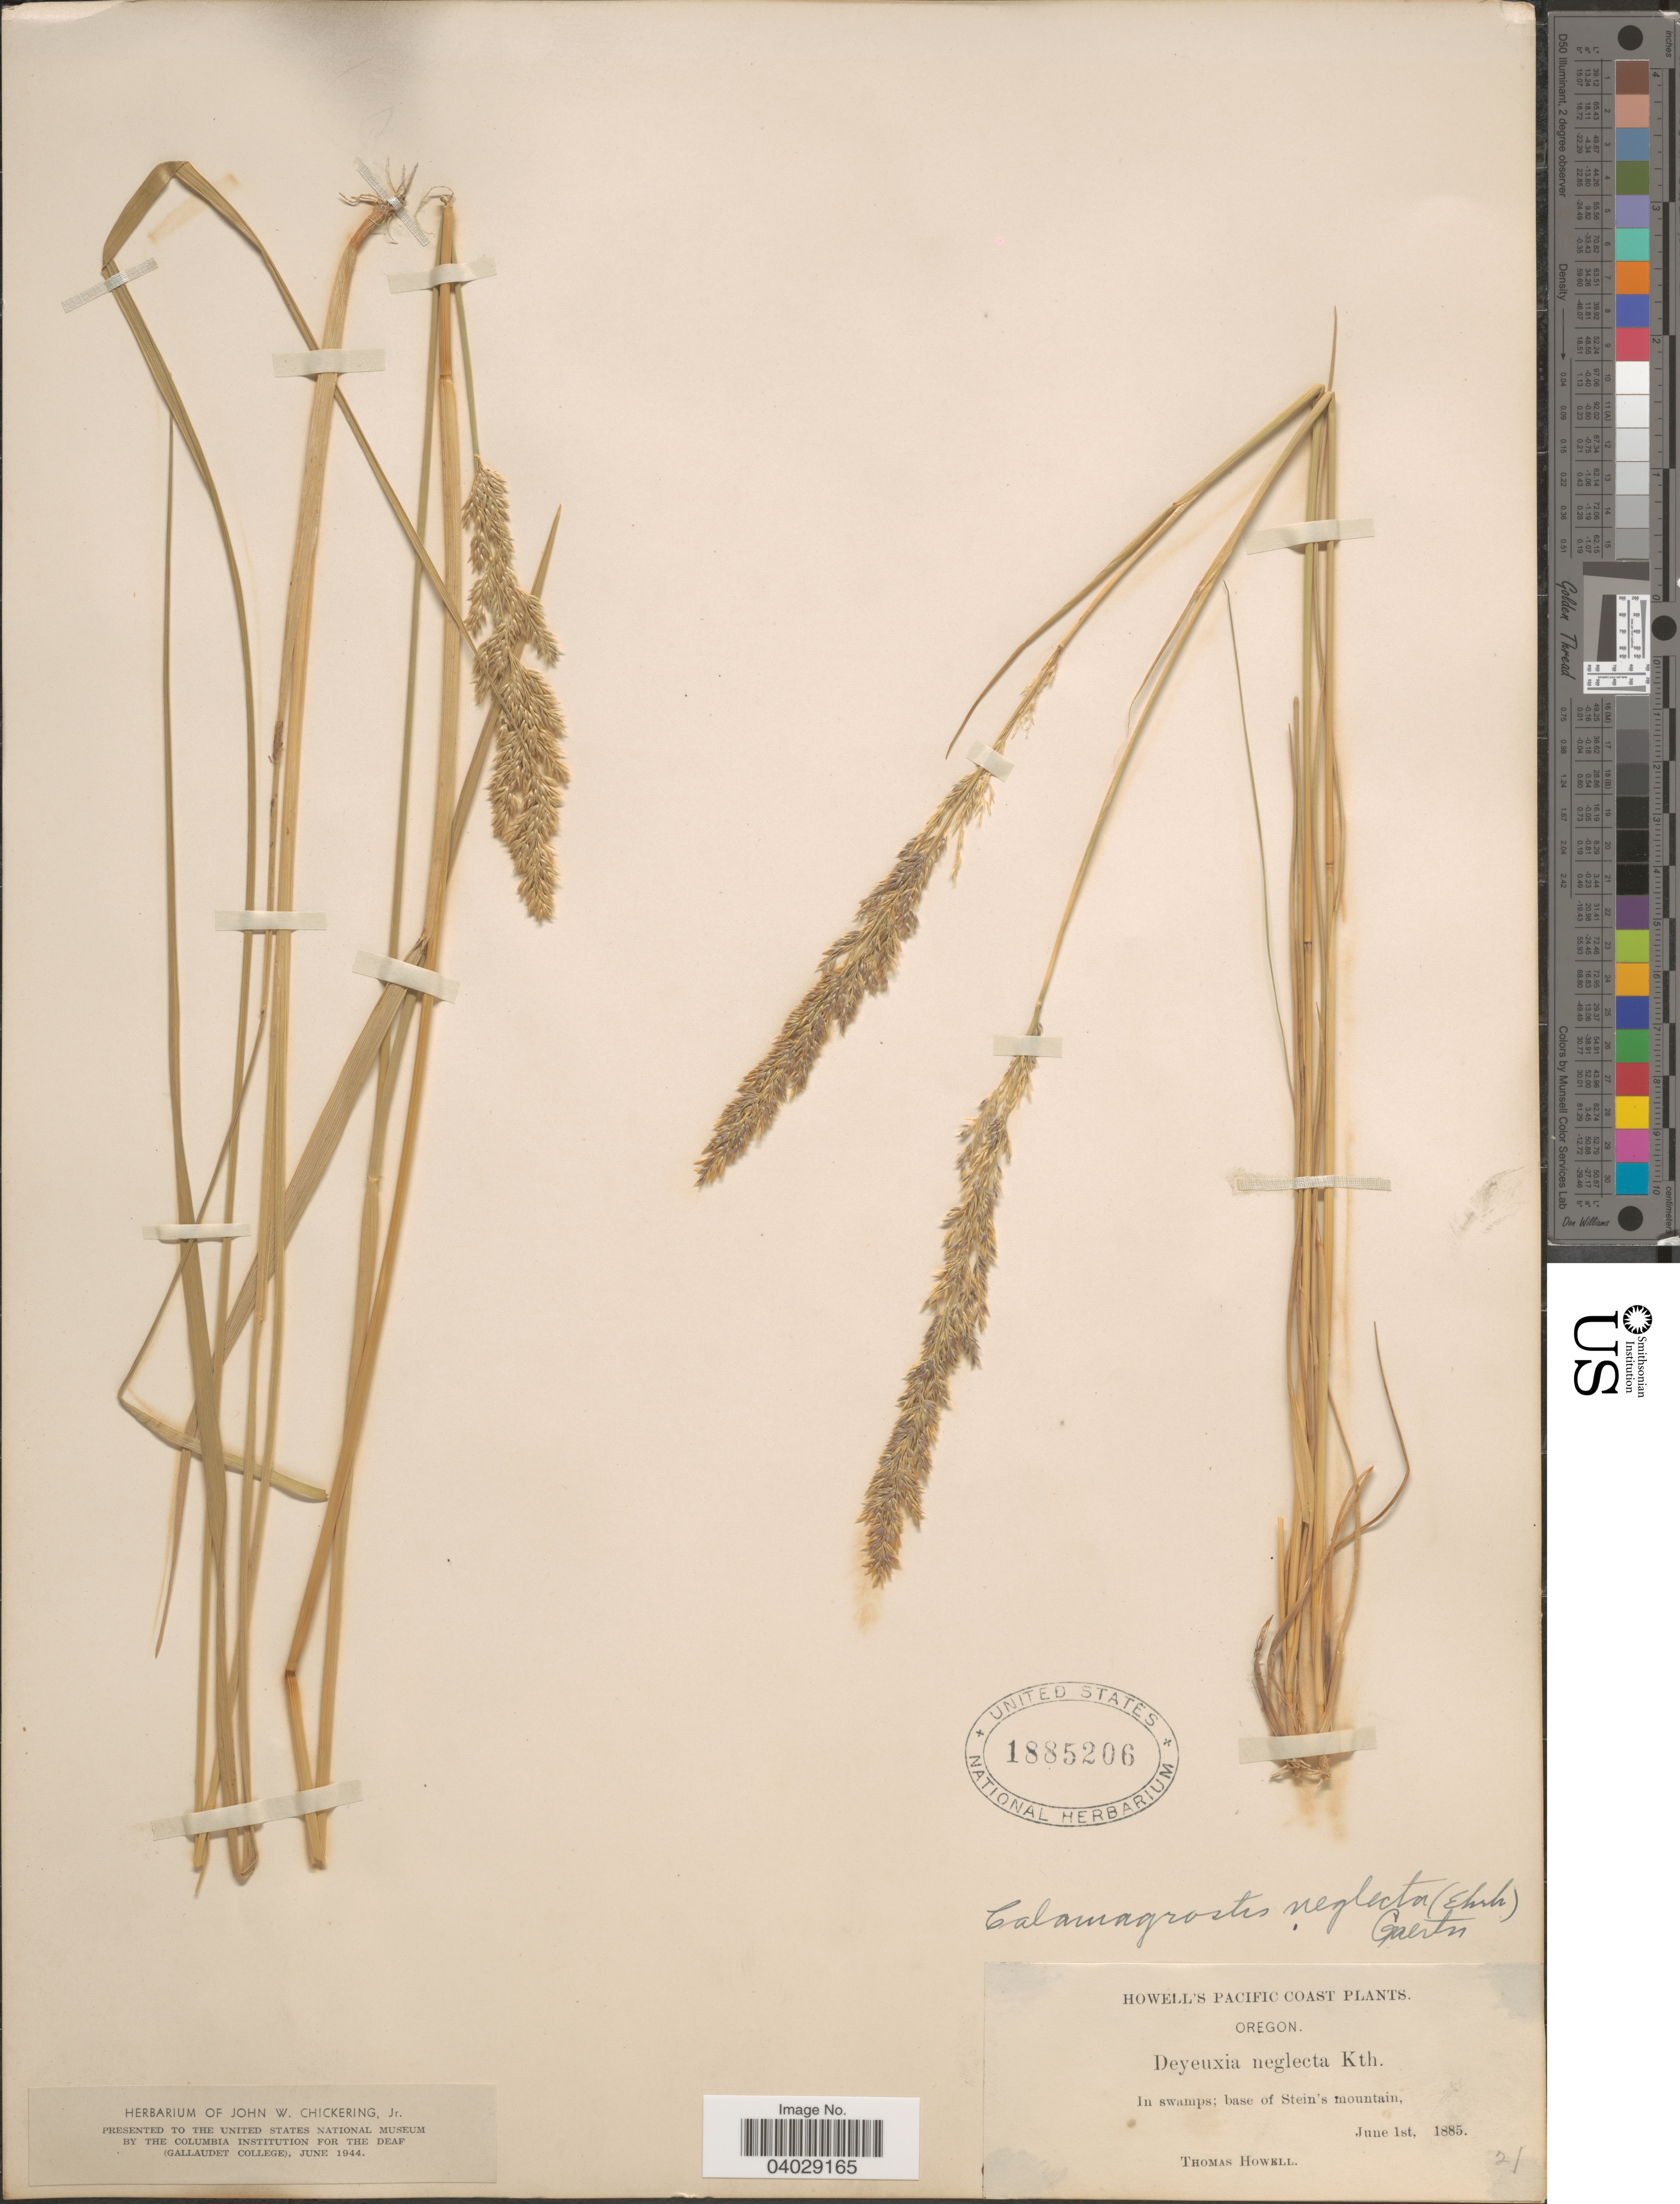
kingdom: Plantae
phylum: Tracheophyta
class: Liliopsida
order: Poales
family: Poaceae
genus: Calamagrostis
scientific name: Calamagrostis neglecta (Ehrh.) Gaertner et al.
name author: (Ehrhart) G. Gaertn. et al.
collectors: T. Howell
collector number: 21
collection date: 1885-06-01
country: United States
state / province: Oregon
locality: Pacific Coast. Base of Stein's mountain.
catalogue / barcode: US 1885206